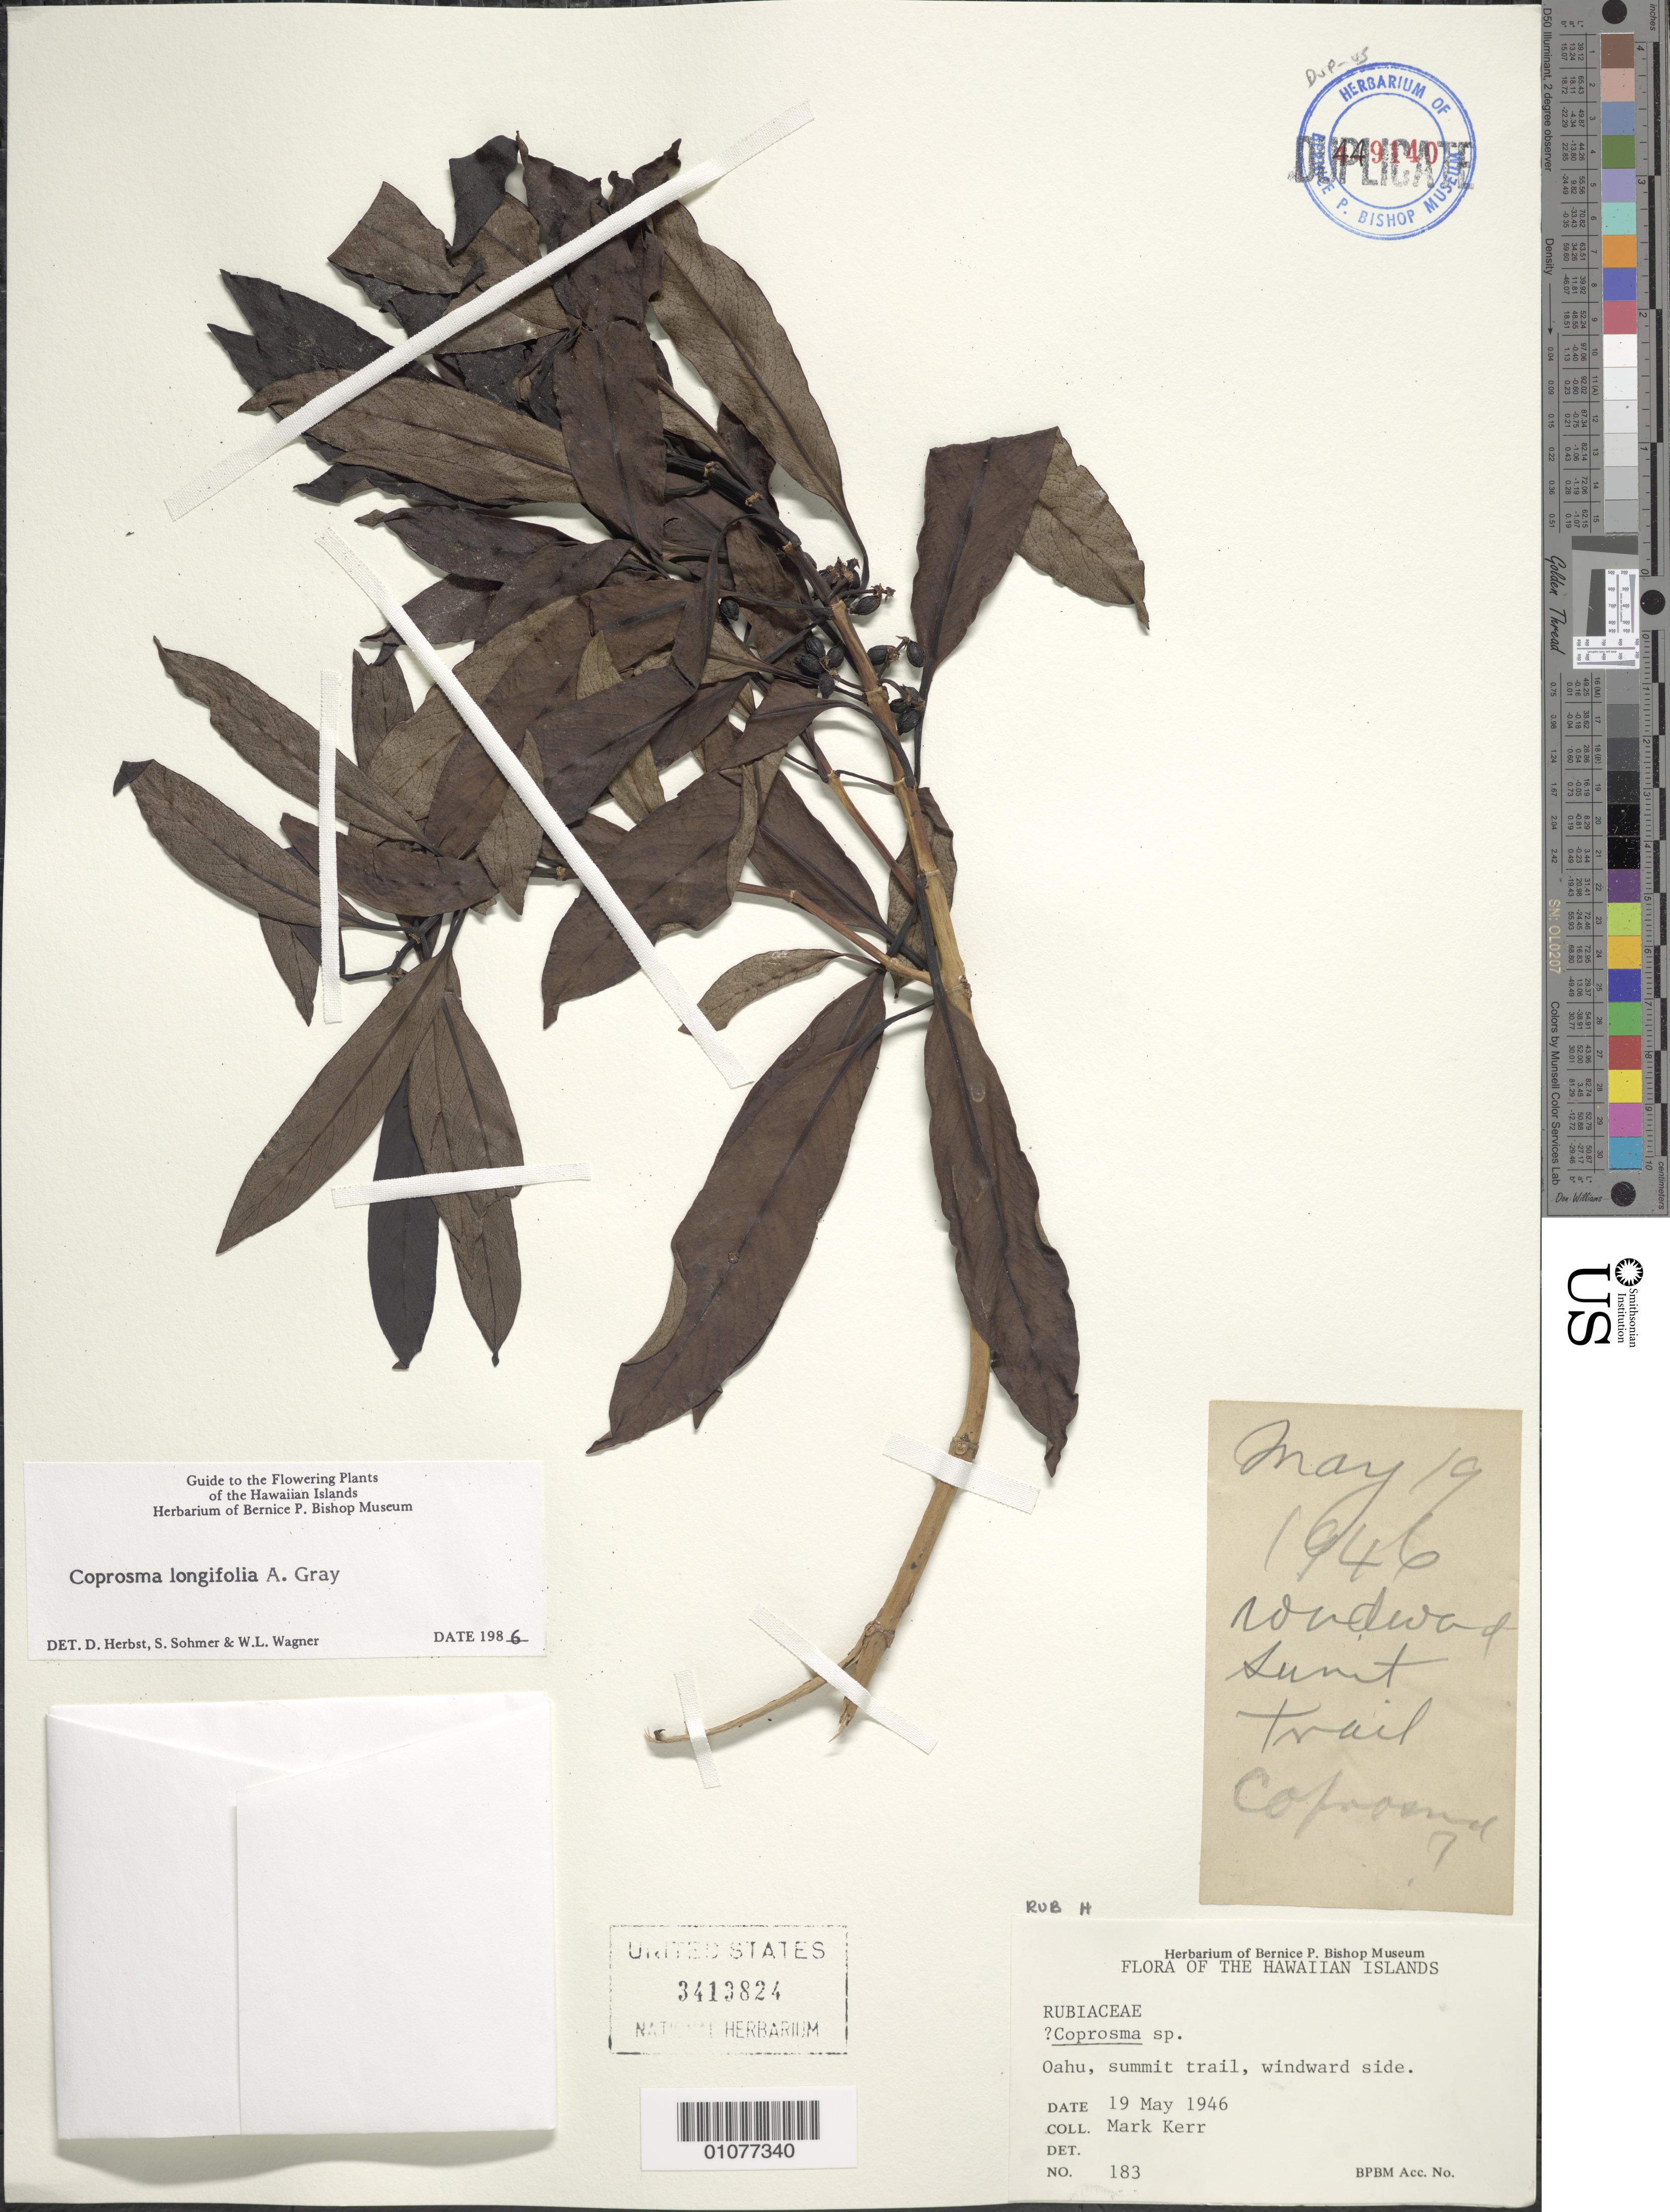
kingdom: Plantae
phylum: Tracheophyta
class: Magnoliopsida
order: Gentianales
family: Rubiaceae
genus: Coprosma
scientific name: Coprosma longifolia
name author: A. Gray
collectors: M. Kerr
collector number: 183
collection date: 1946-05-19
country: United States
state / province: Hawaii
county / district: Honolulu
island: Oahu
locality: Summit trail, windward side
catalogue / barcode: US 3413824